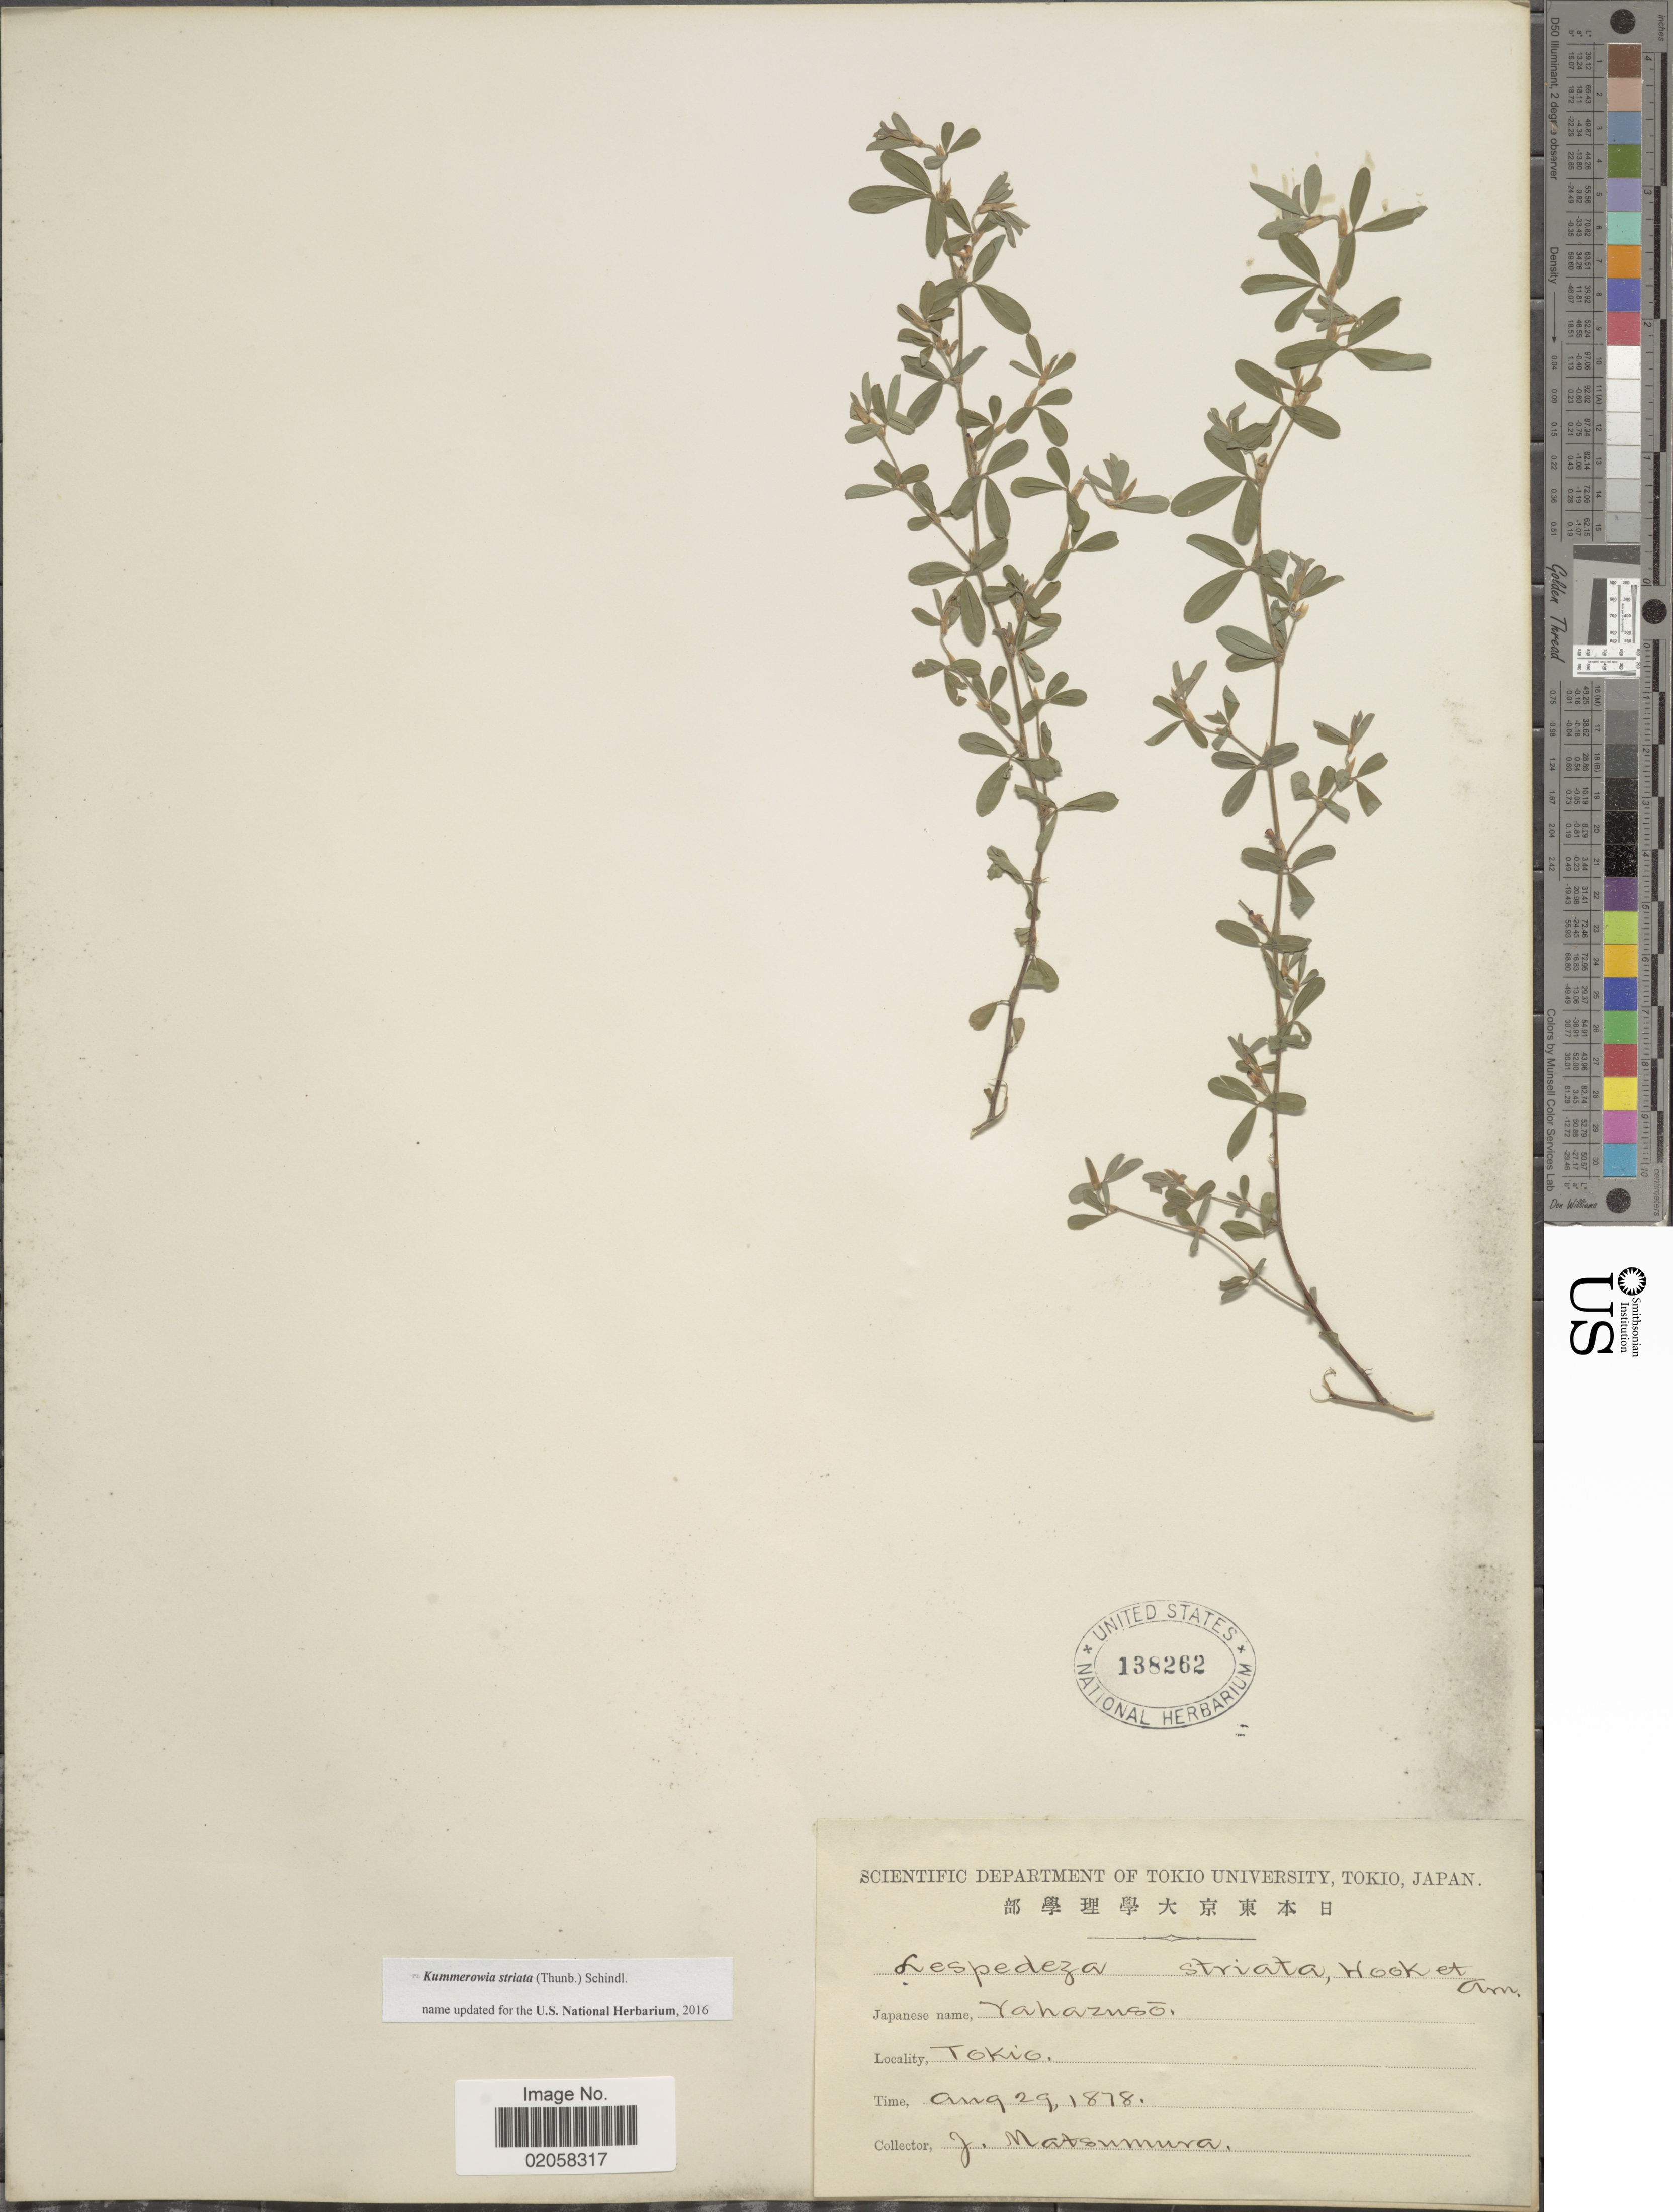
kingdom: Plantae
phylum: Tracheophyta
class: Magnoliopsida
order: Fabales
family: Fabaceae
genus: Kummerowia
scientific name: Kummerowia striata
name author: (Thunb.) Schindl.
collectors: J. Matsumura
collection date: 1878-08-29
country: Japan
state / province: Tokyo, Federal City of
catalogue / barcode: US 138262